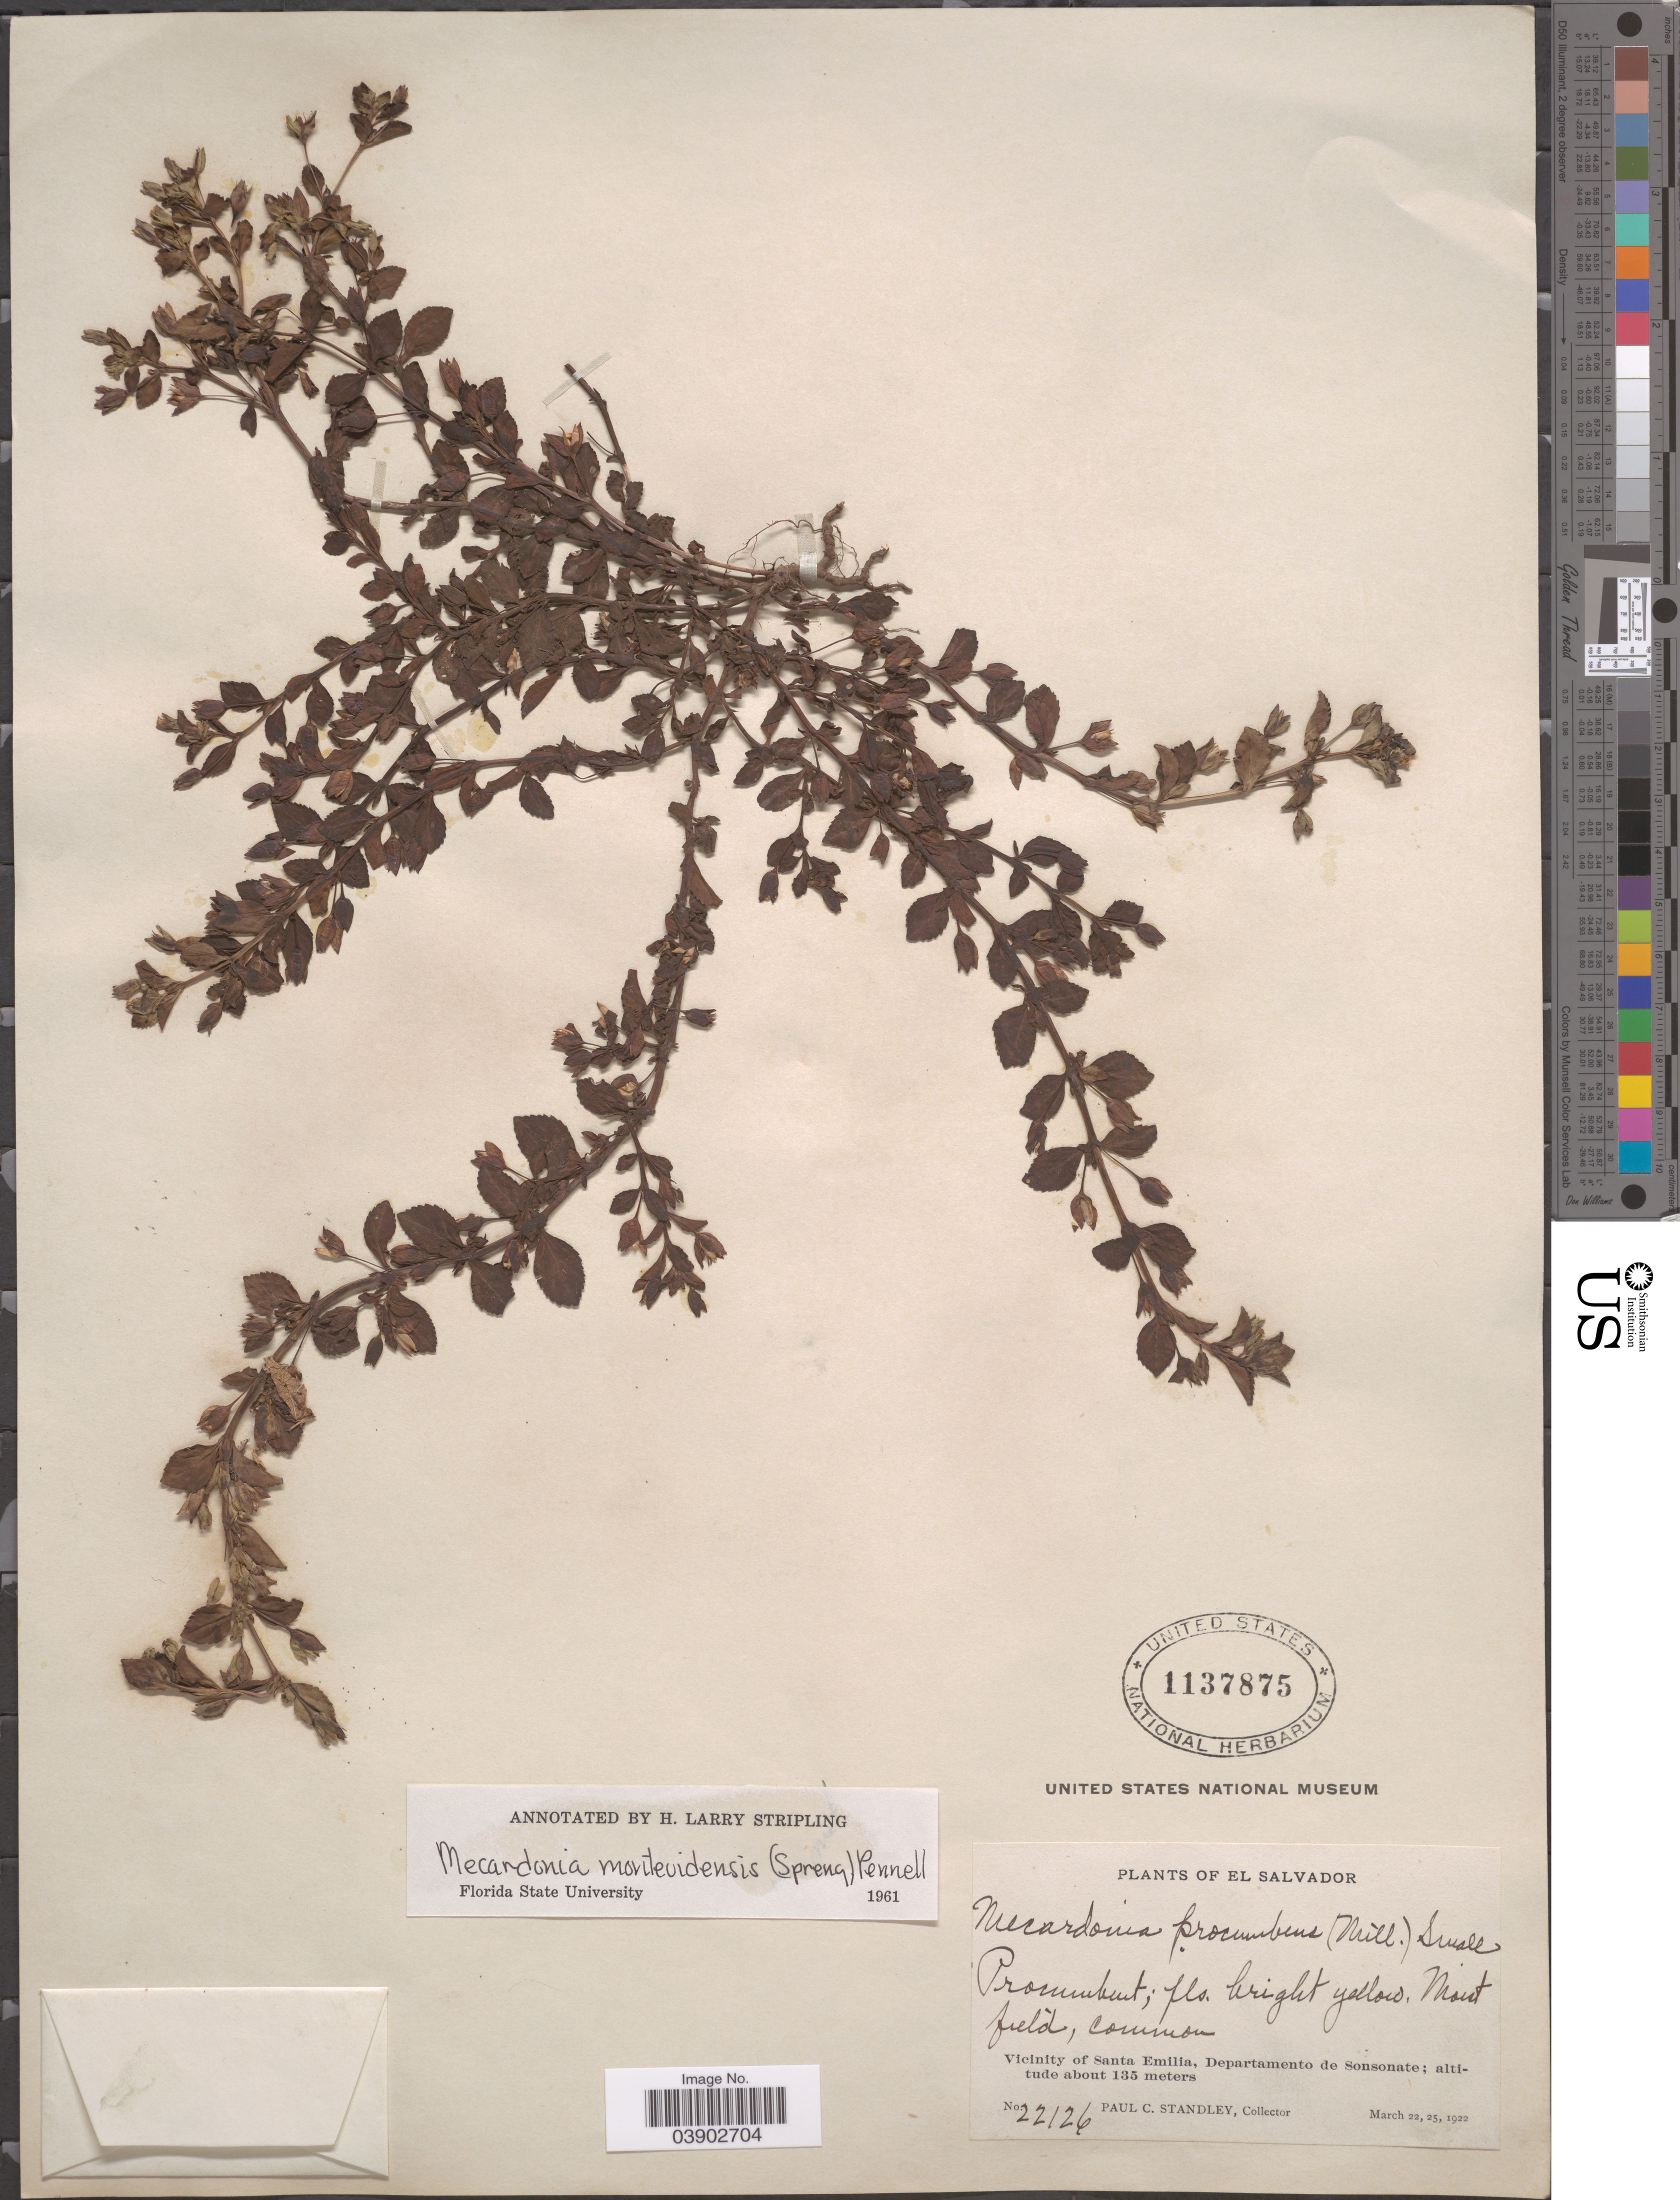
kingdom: Plantae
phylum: Tracheophyta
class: Magnoliopsida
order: Lamiales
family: Plantaginaceae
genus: Mecardonia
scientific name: Mecardonia procumbens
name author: (Mill.) Small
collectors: P. C. Standley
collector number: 22126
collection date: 1922-03-22/1922-03-25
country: El Salvador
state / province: Sonsonate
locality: Vicinity of Santa Emilia, Departamento de Sonsonate.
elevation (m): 135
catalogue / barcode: US 1137875